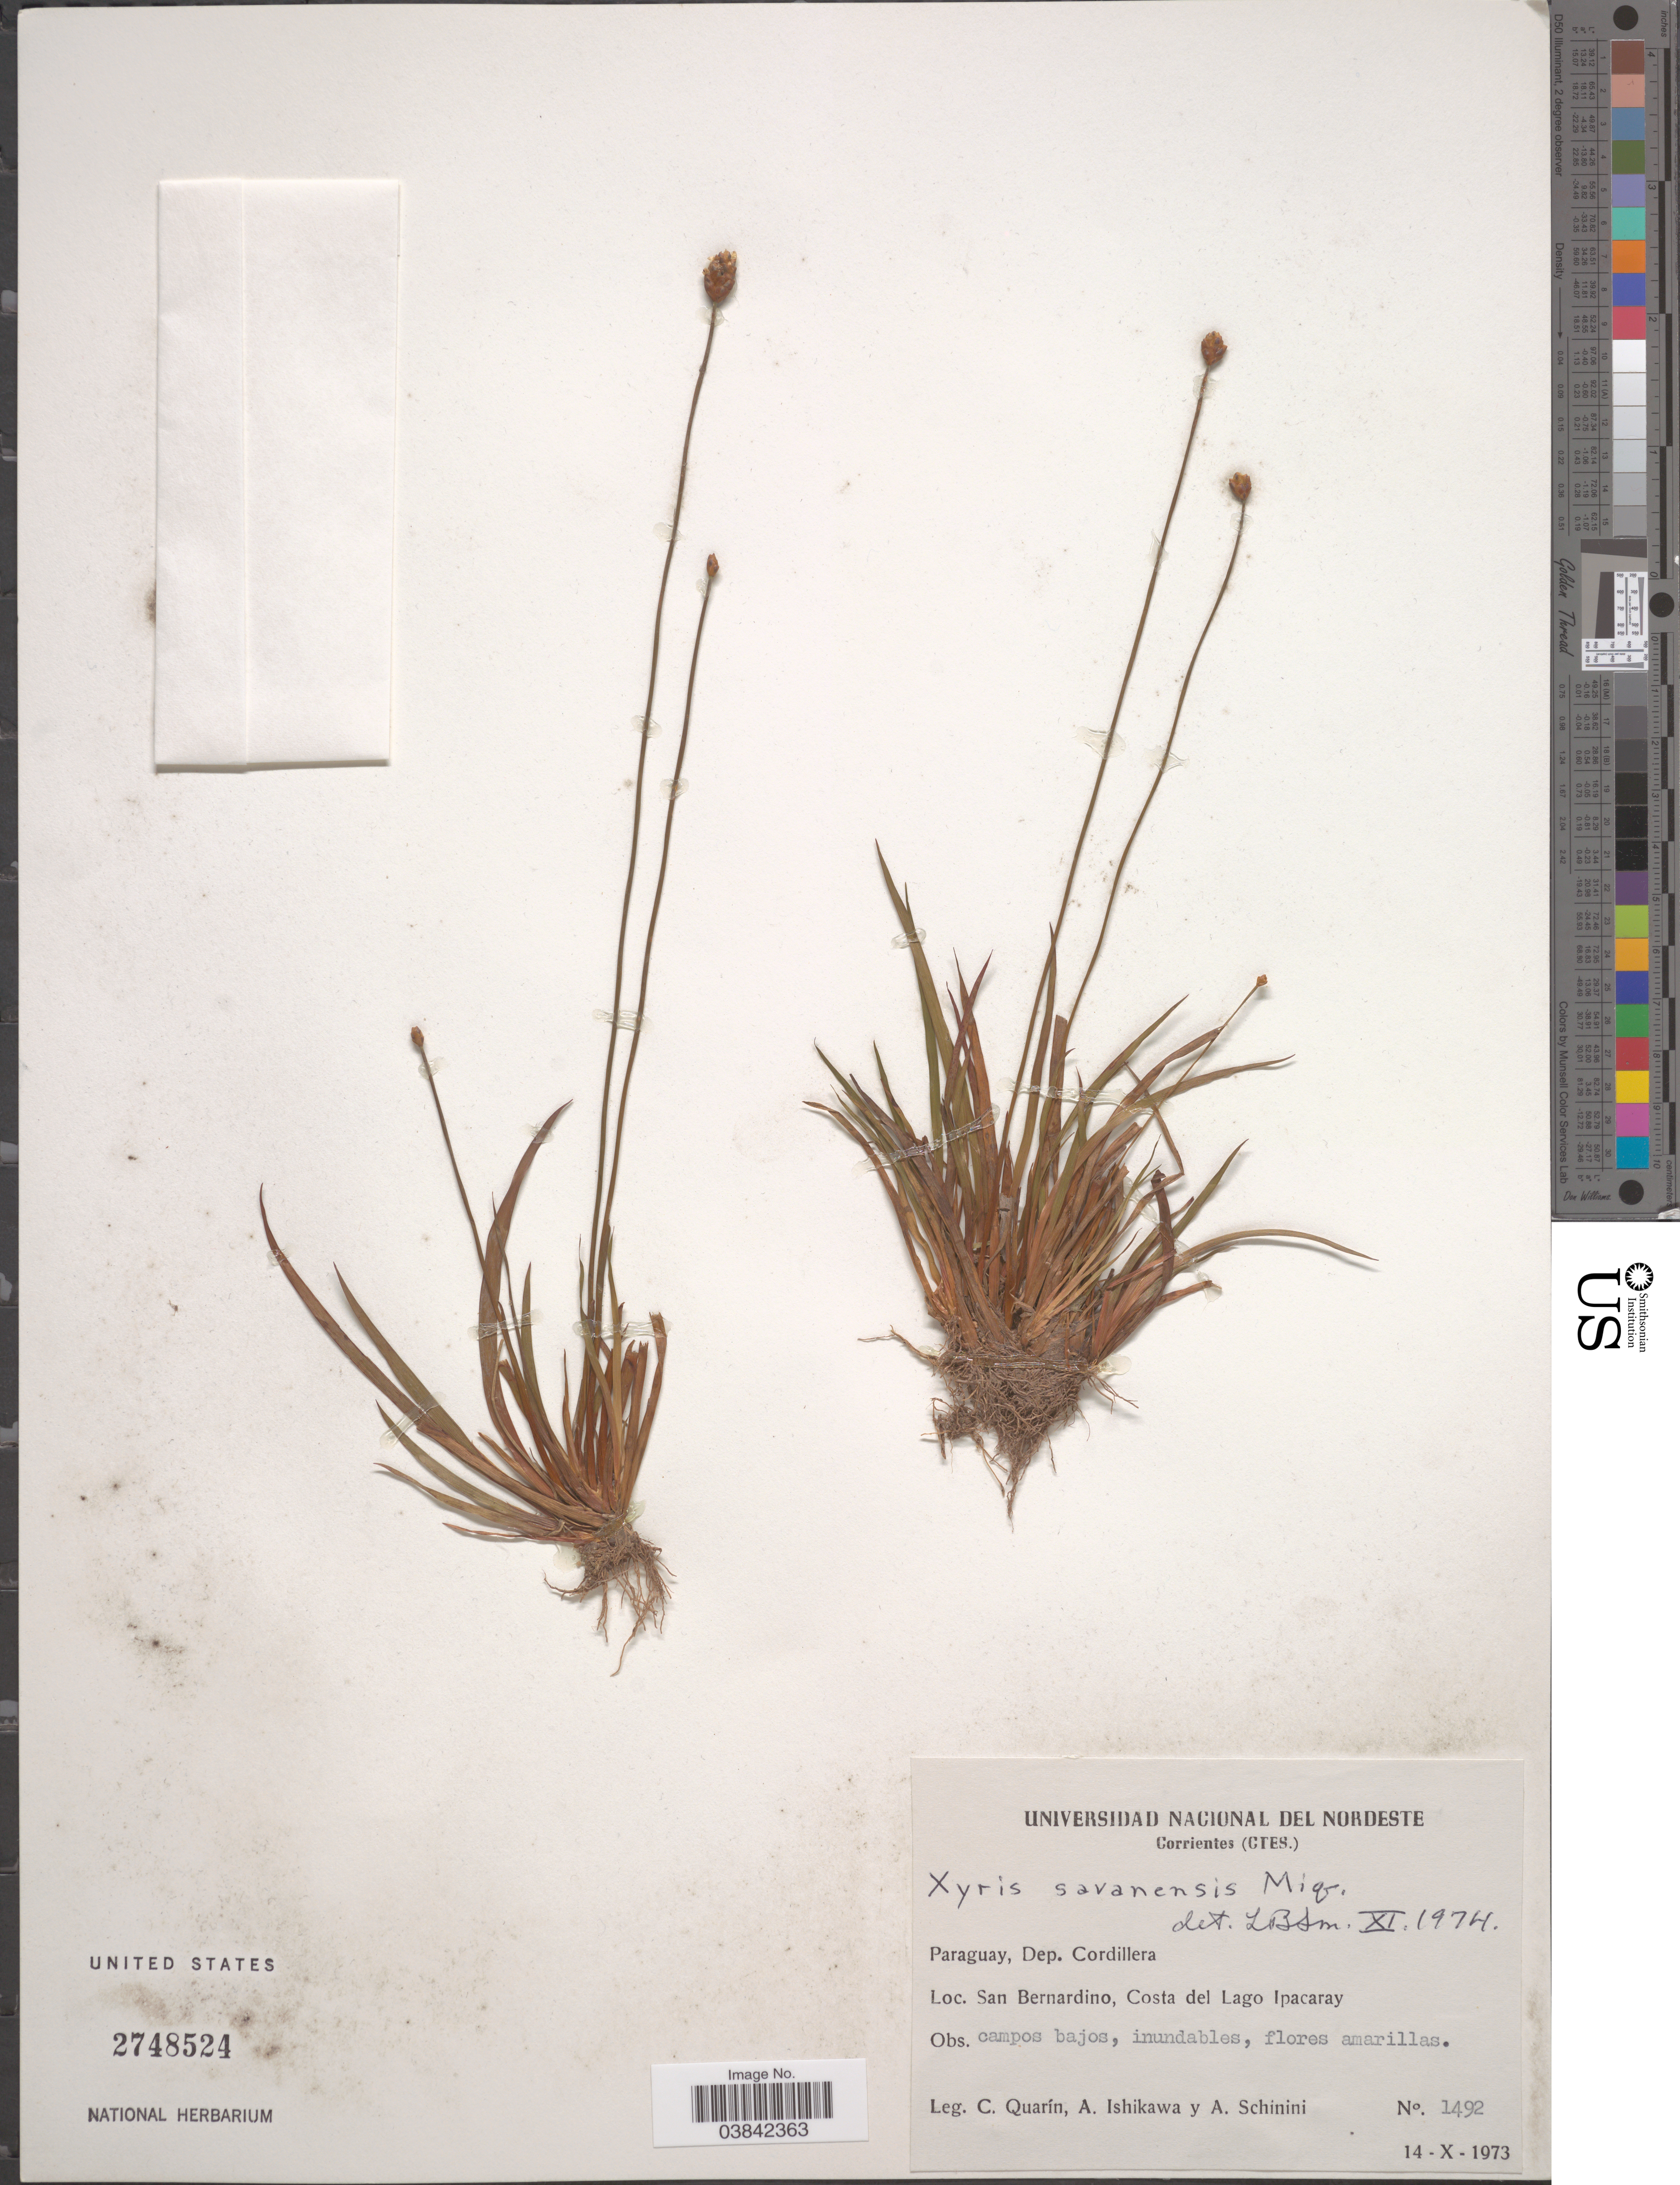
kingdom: Plantae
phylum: Tracheophyta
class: Liliopsida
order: Poales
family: Xyridaceae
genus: Xyris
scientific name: Xyris savanensis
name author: Miq.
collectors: C. Quarín, A. Ishikawa & A. Schinini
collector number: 1492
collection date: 1973-10-14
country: Paraguay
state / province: Cordillera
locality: Dep. Cordillera. San Bernardino, Costa del Lago Ipacaray.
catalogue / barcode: US 2748524